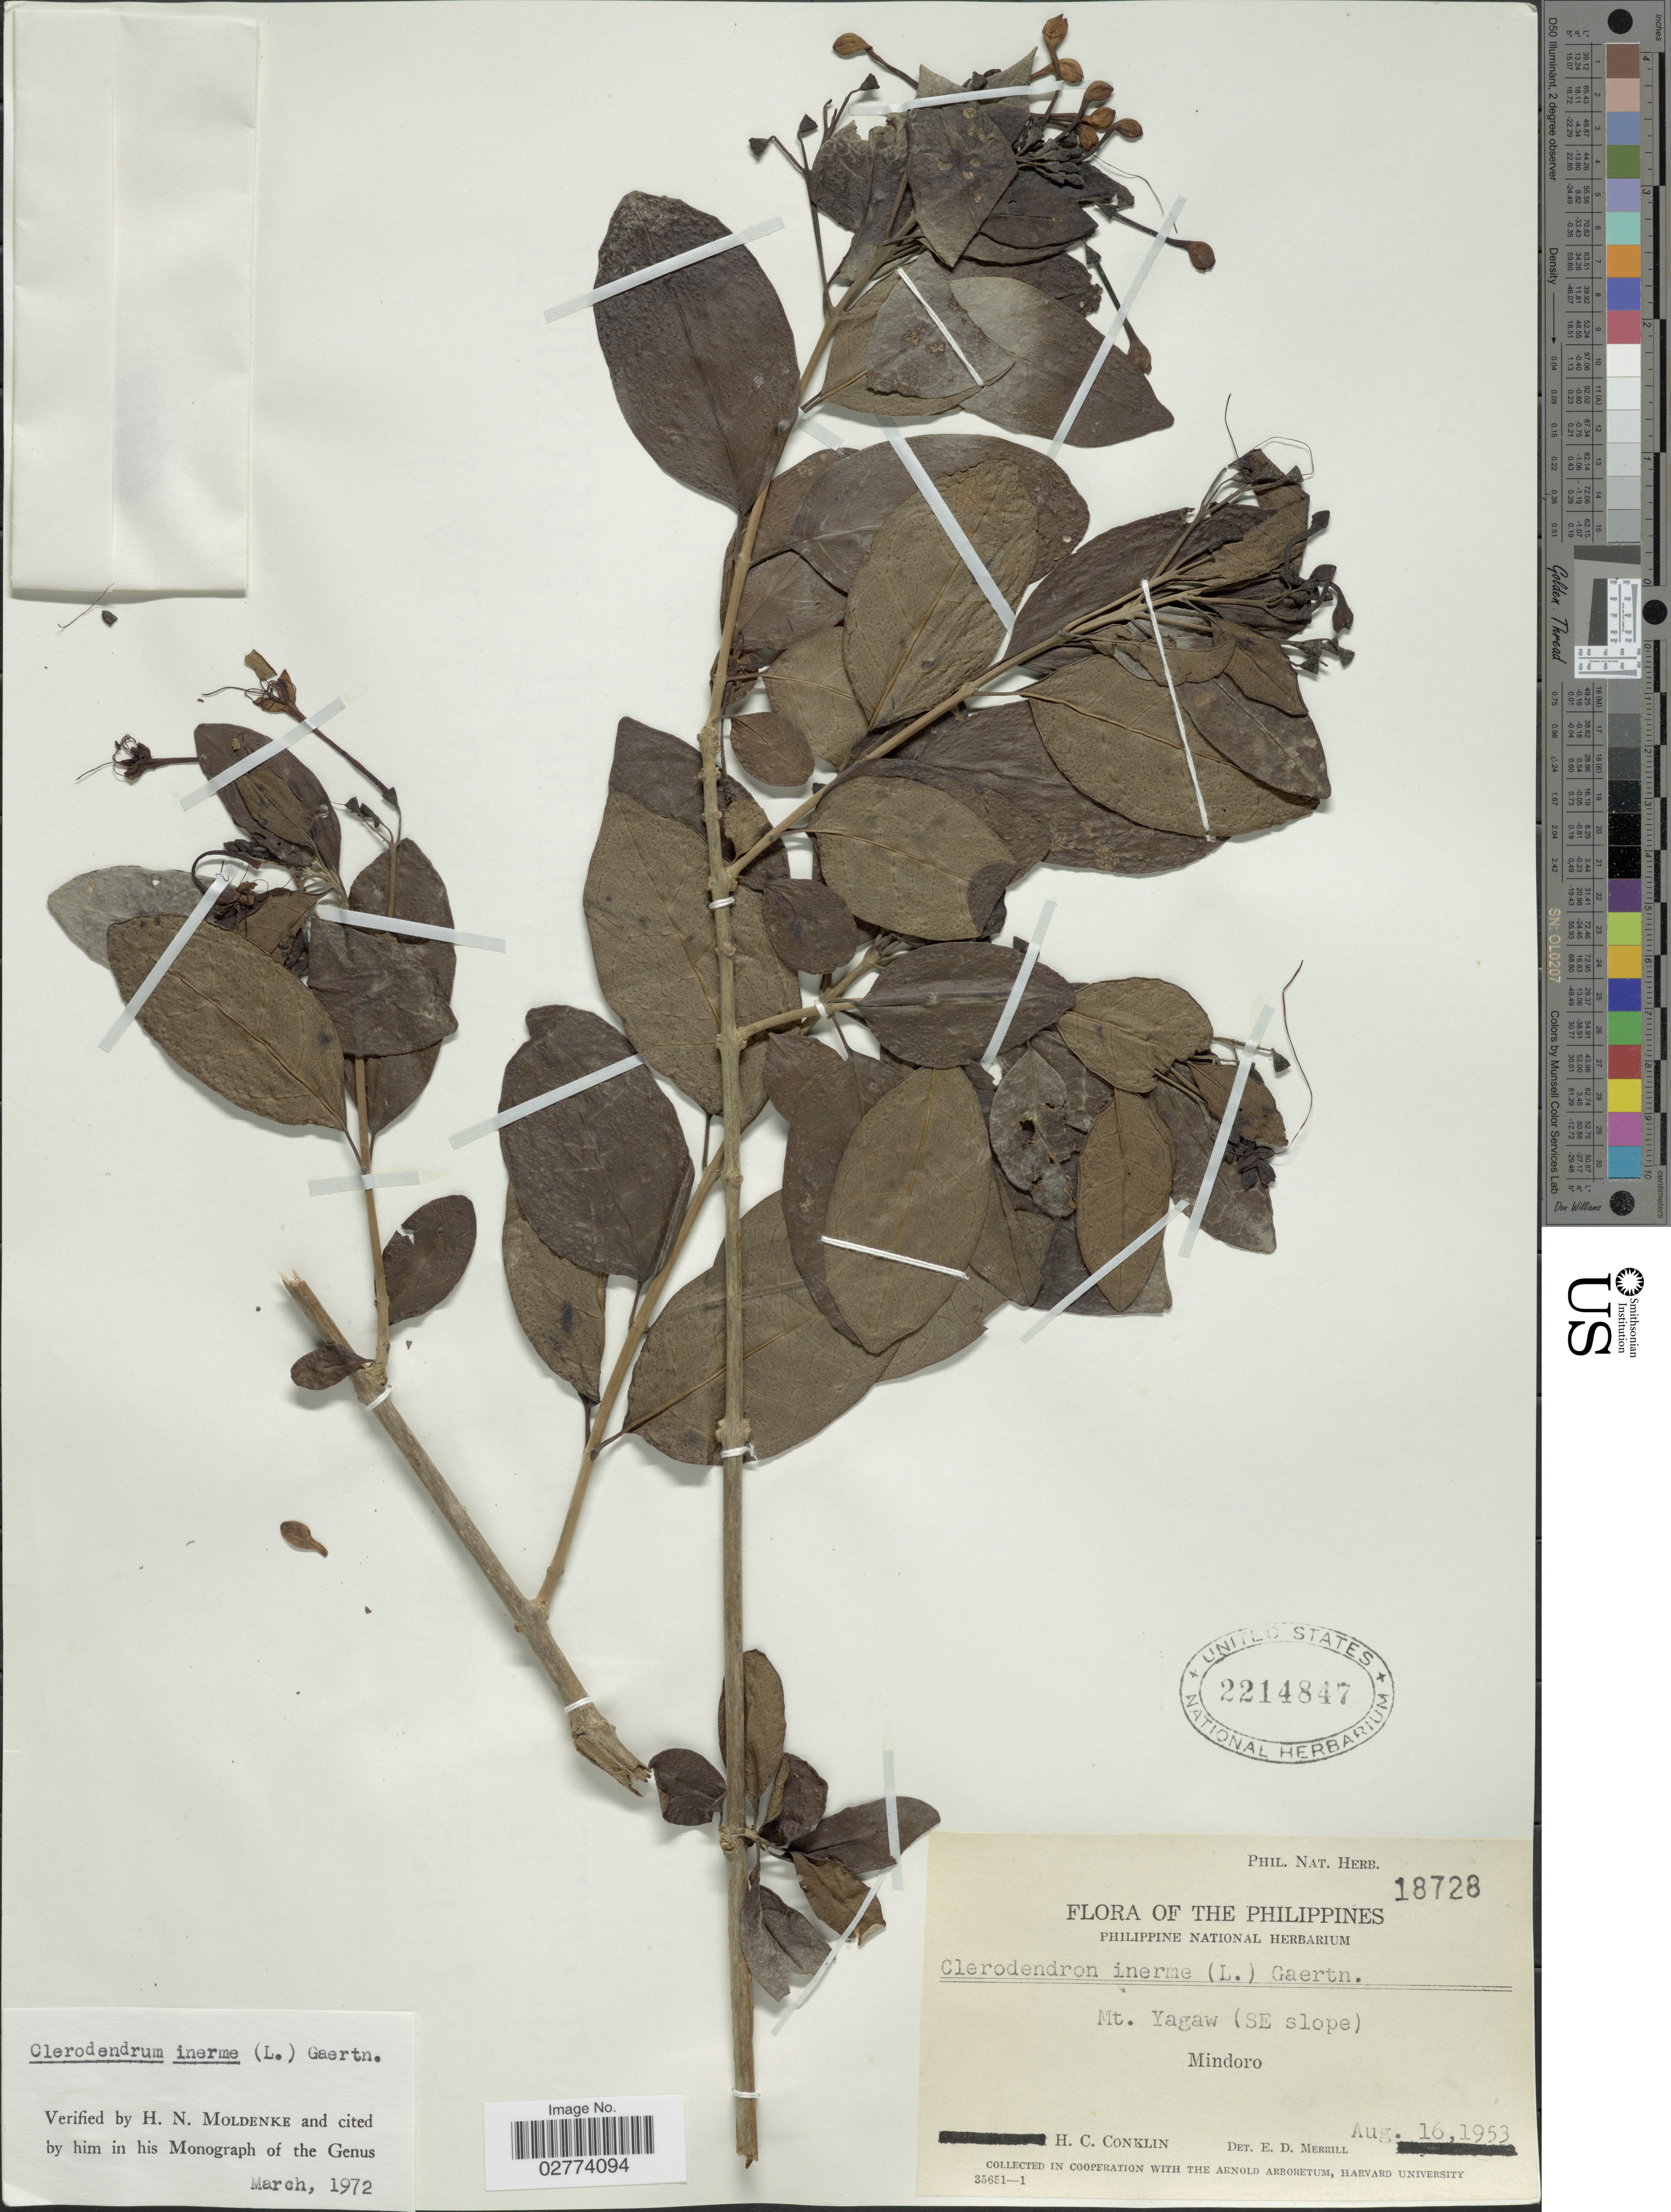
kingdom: Plantae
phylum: Tracheophyta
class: Magnoliopsida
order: Lamiales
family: Lamiaceae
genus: Clerodendrum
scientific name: Clerodendrum inerme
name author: (L.) Gaertn.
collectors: H. Conklin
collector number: Phil. Nat. Herb. 18728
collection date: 1953-08-16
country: Philippines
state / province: Mimaropa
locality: Mt. Yagaw (SE slope), Mindoro.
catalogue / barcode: US 2214847